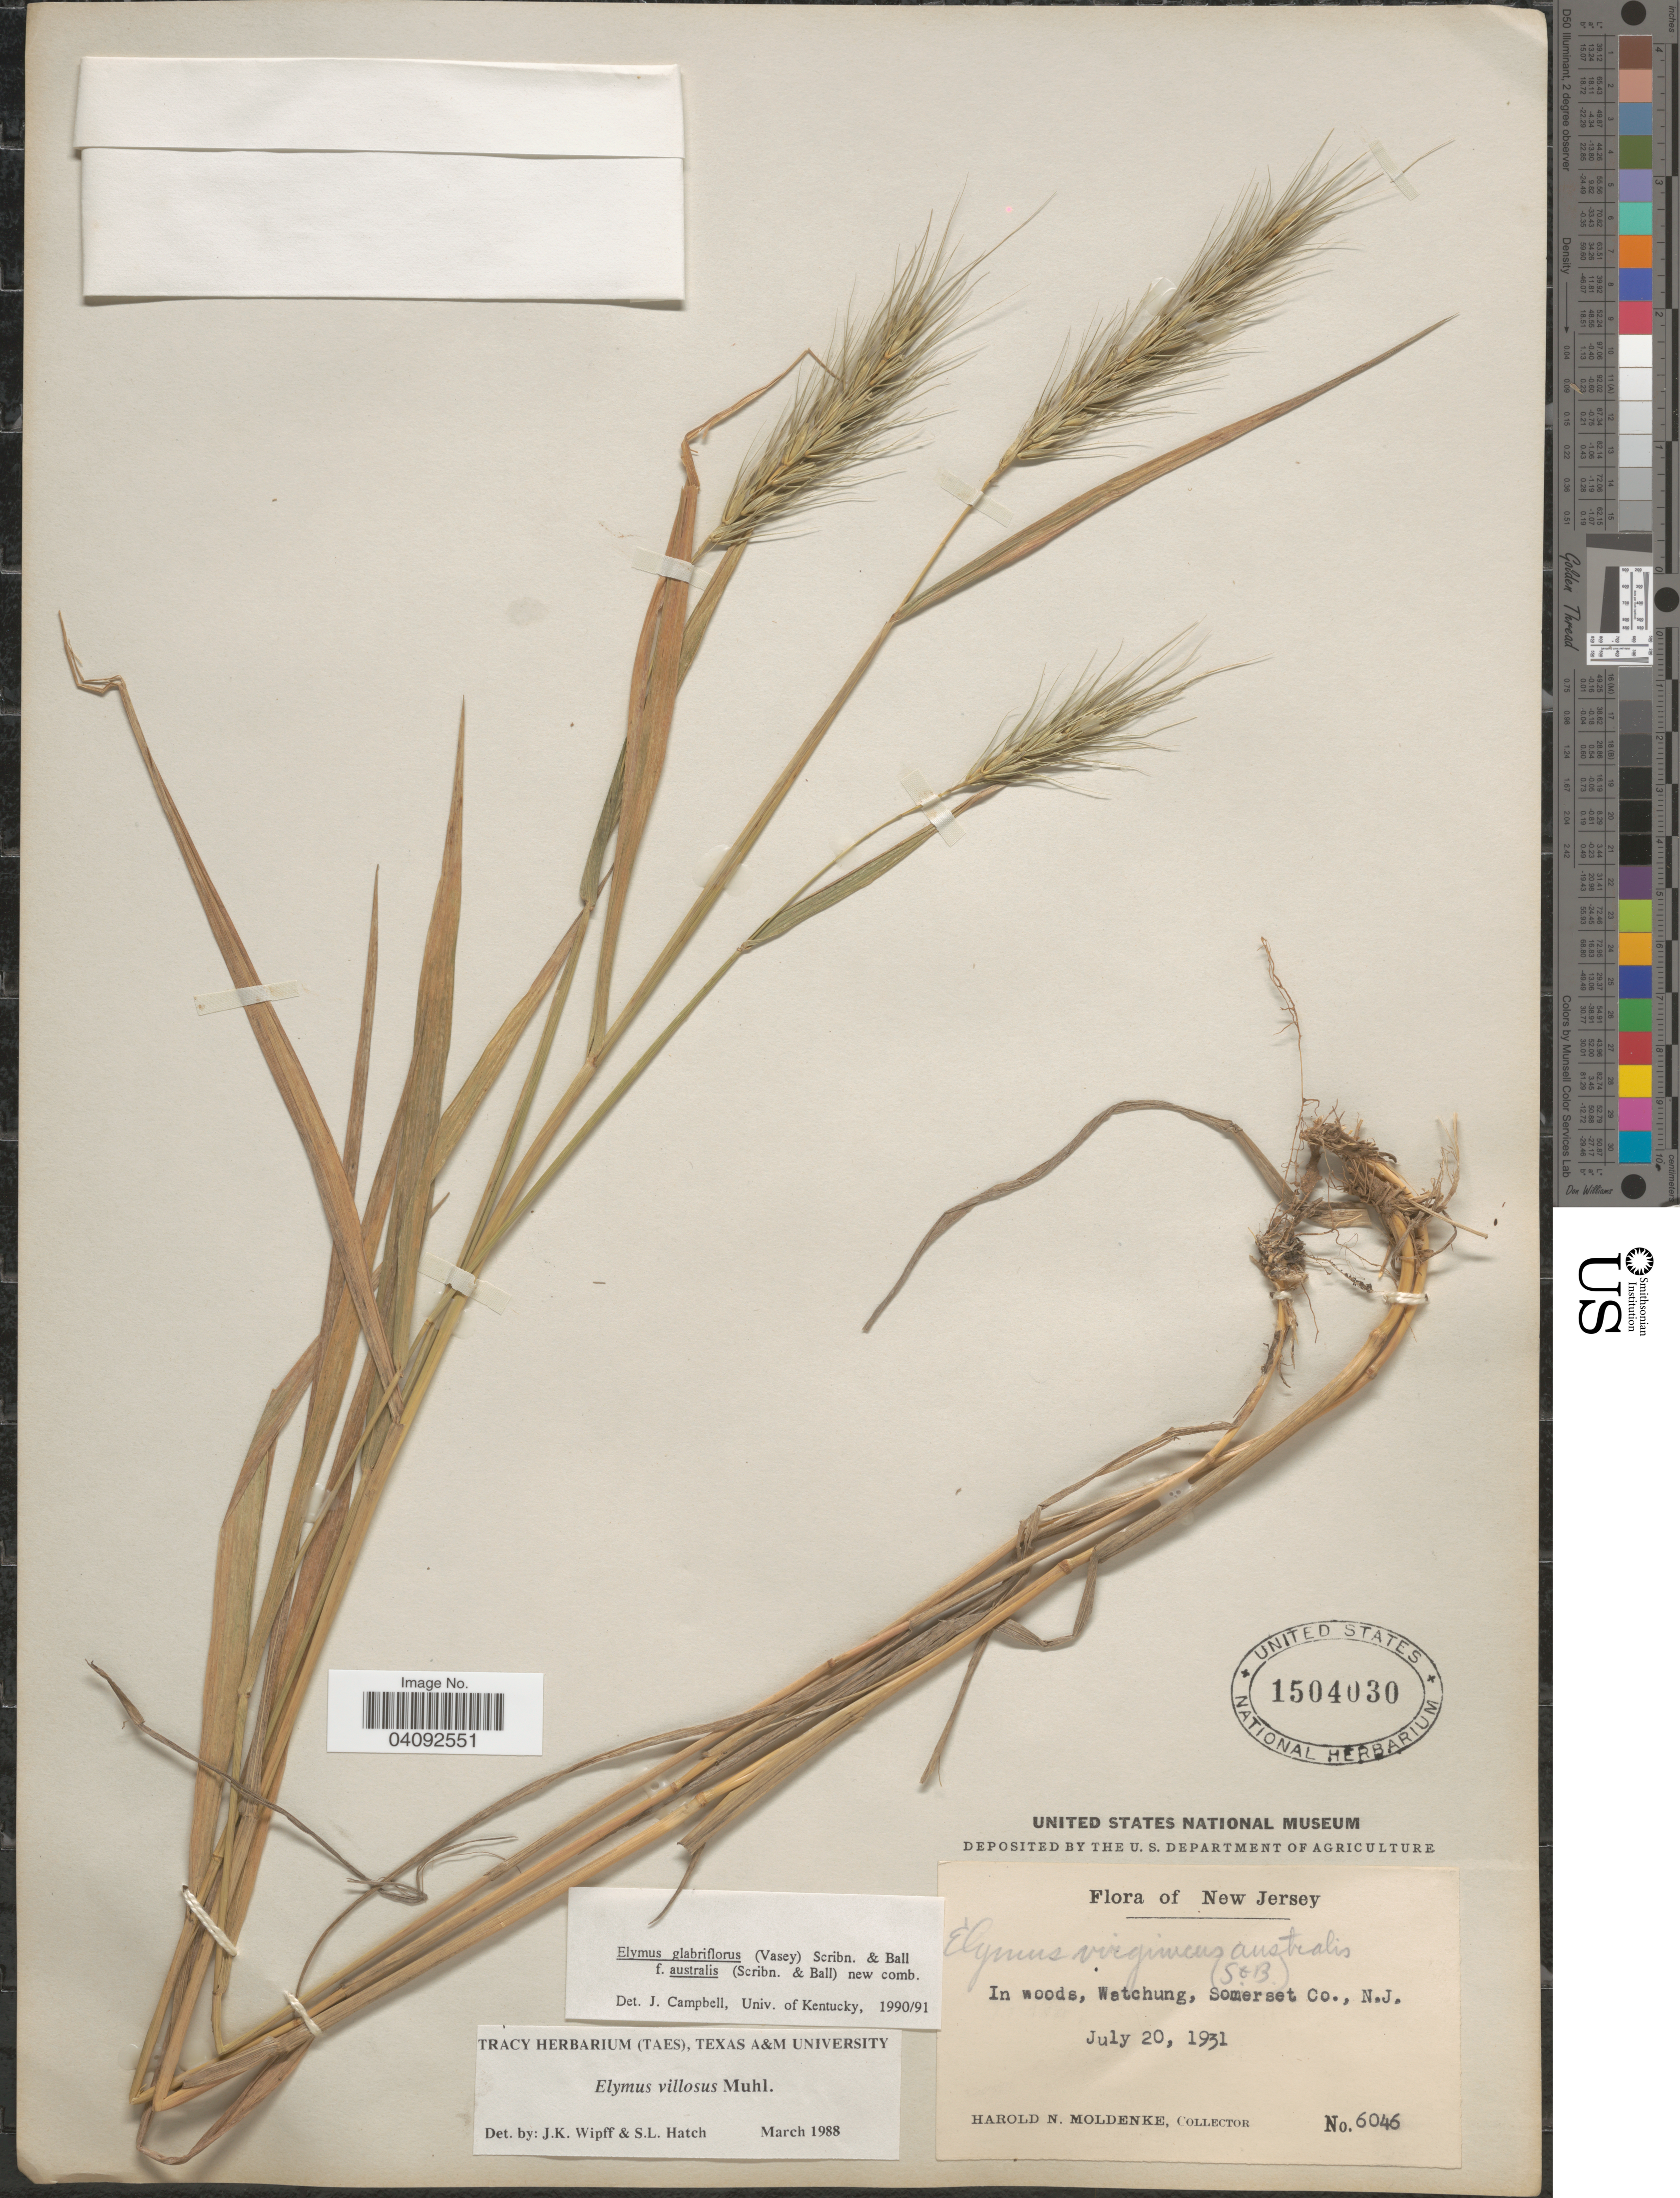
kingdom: Plantae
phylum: Tracheophyta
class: Liliopsida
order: Poales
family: Poaceae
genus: Elymus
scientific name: Elymus glabriflorus var. australis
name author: (Scribn. & C.R. Ball) J.J.N. Campb.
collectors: H. N. Moldenke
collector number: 6046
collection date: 1931-07-20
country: United States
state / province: New Jersey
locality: Watchung, Somerset Co.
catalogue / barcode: US 1504030